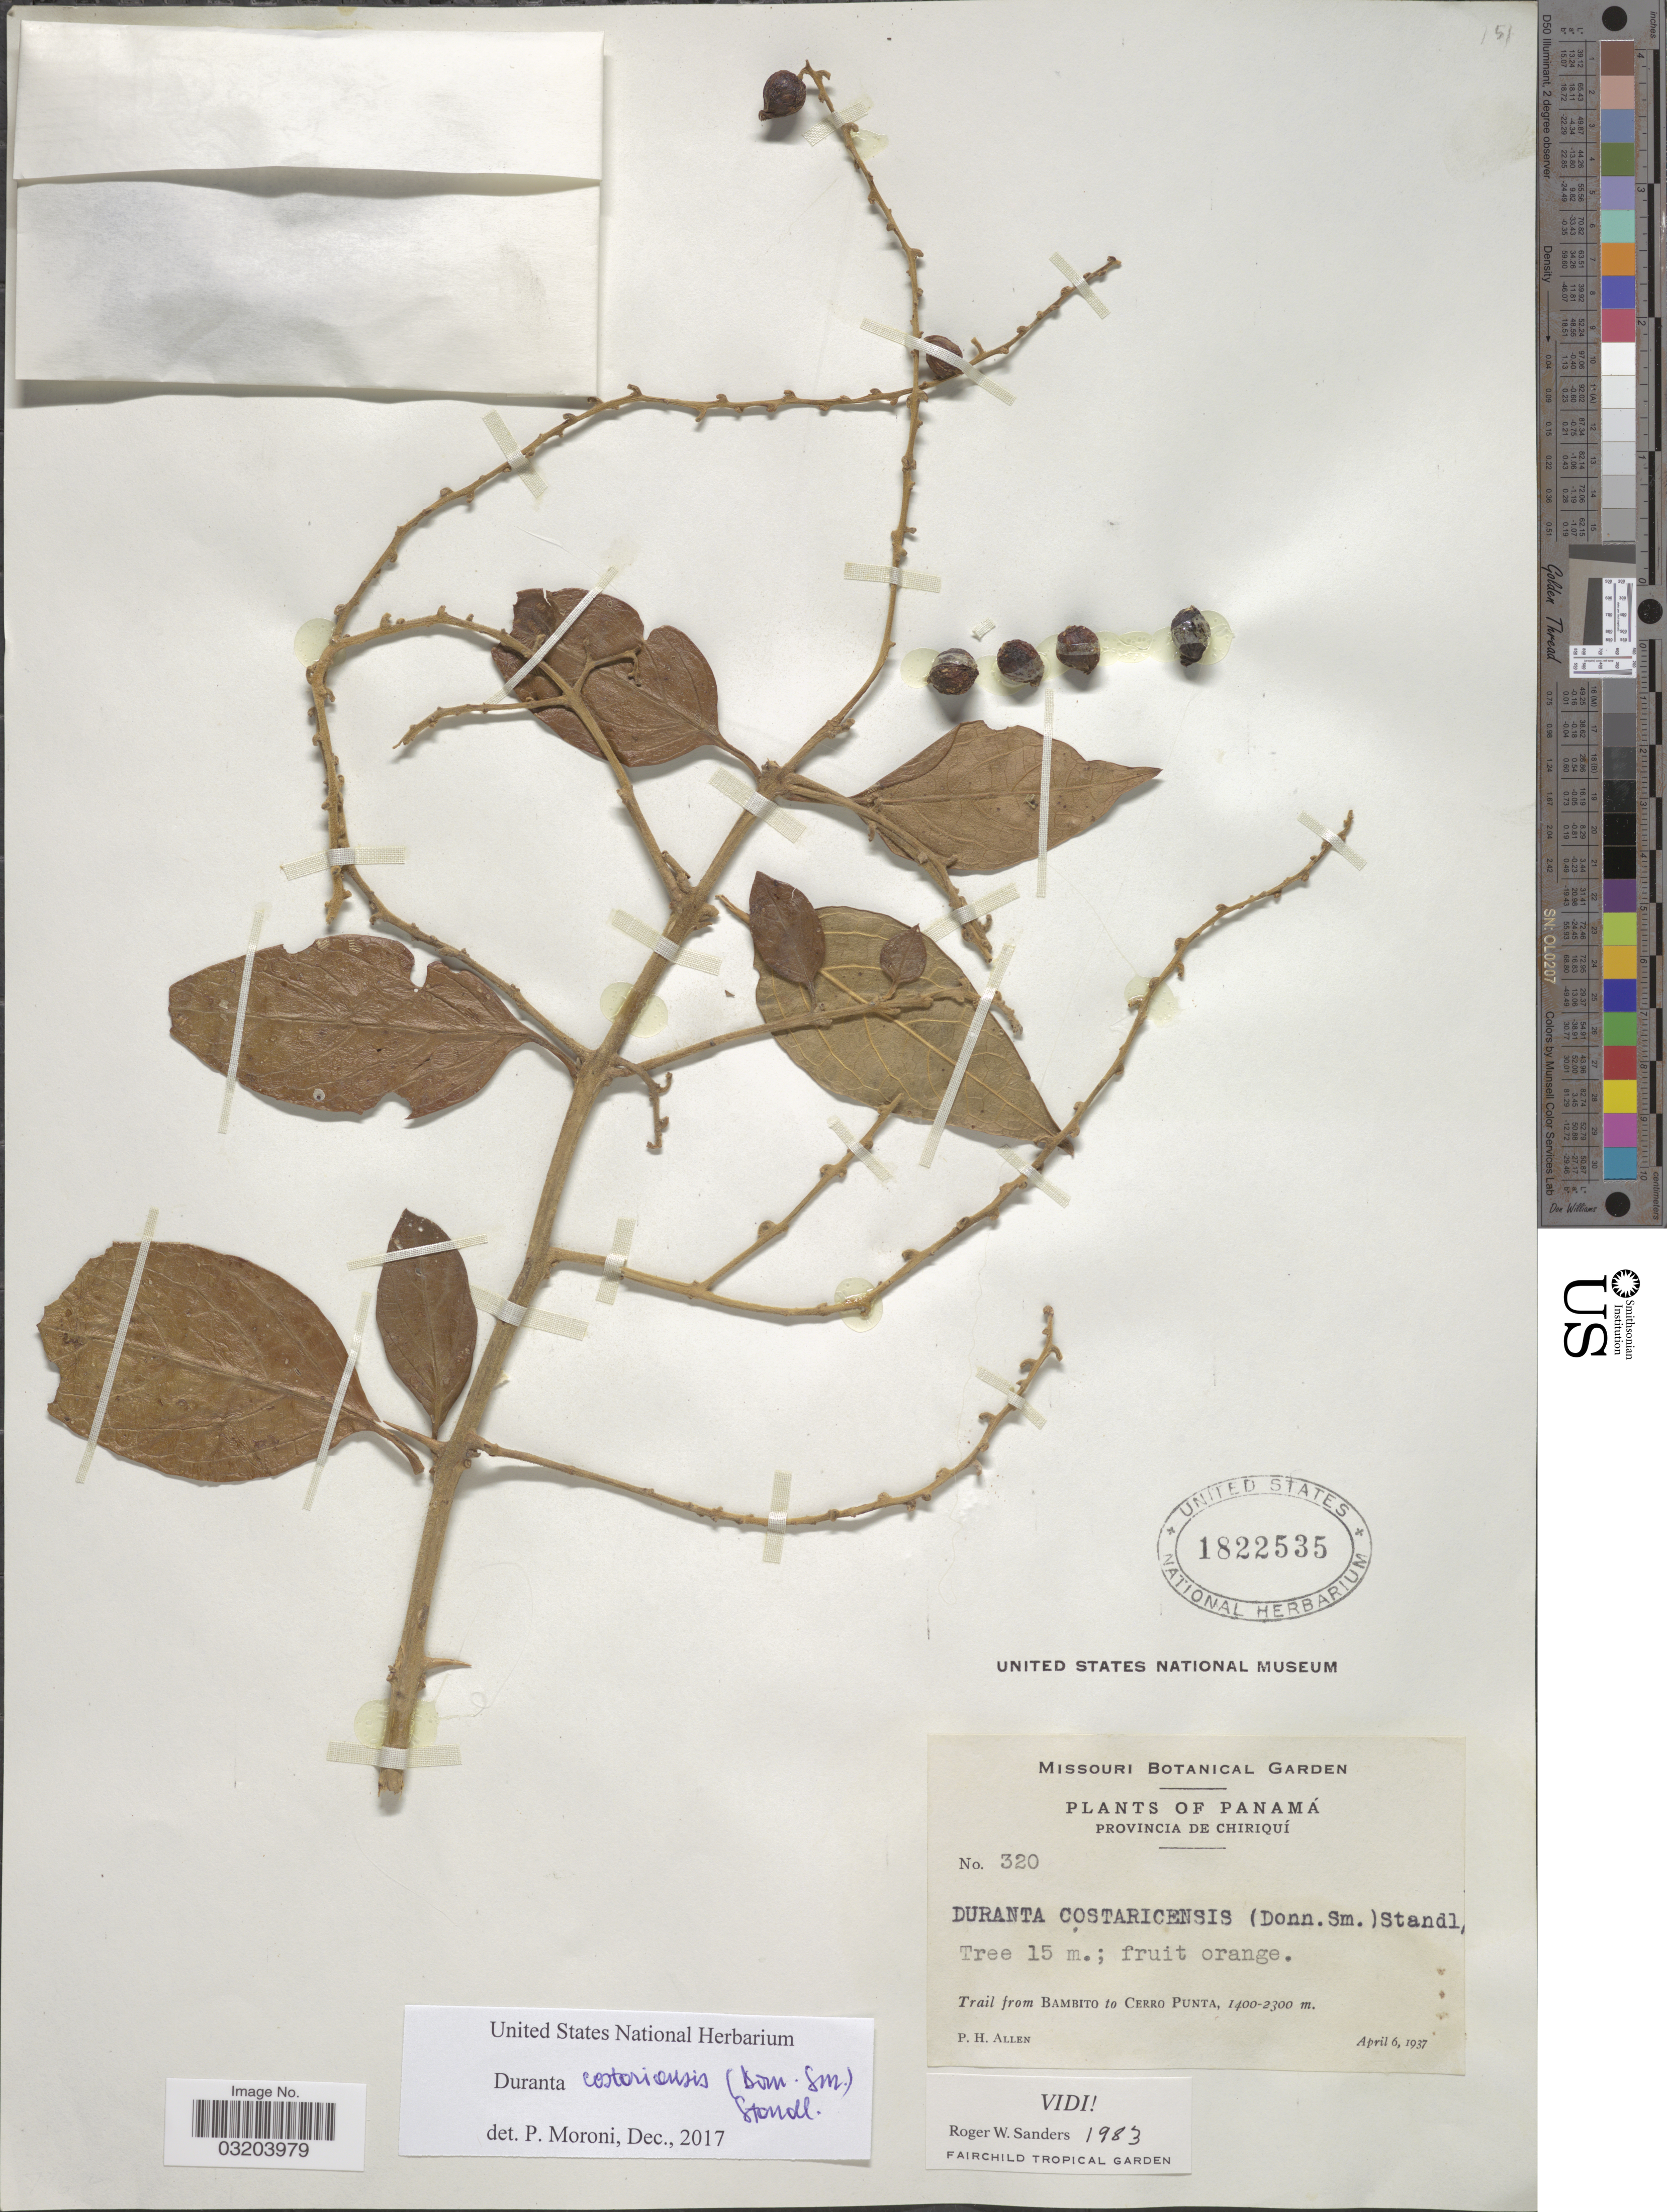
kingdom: Plantae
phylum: Tracheophyta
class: Magnoliopsida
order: Lamiales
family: Verbenaceae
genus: Duranta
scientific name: Duranta costaricensis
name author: (Donn. Sm.) Standl.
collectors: P. H. Allen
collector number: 320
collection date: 1937-04-06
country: Panama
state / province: Chiriqui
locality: Trail from Bambito to Cerro Punta.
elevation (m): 1400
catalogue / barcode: US 1822535